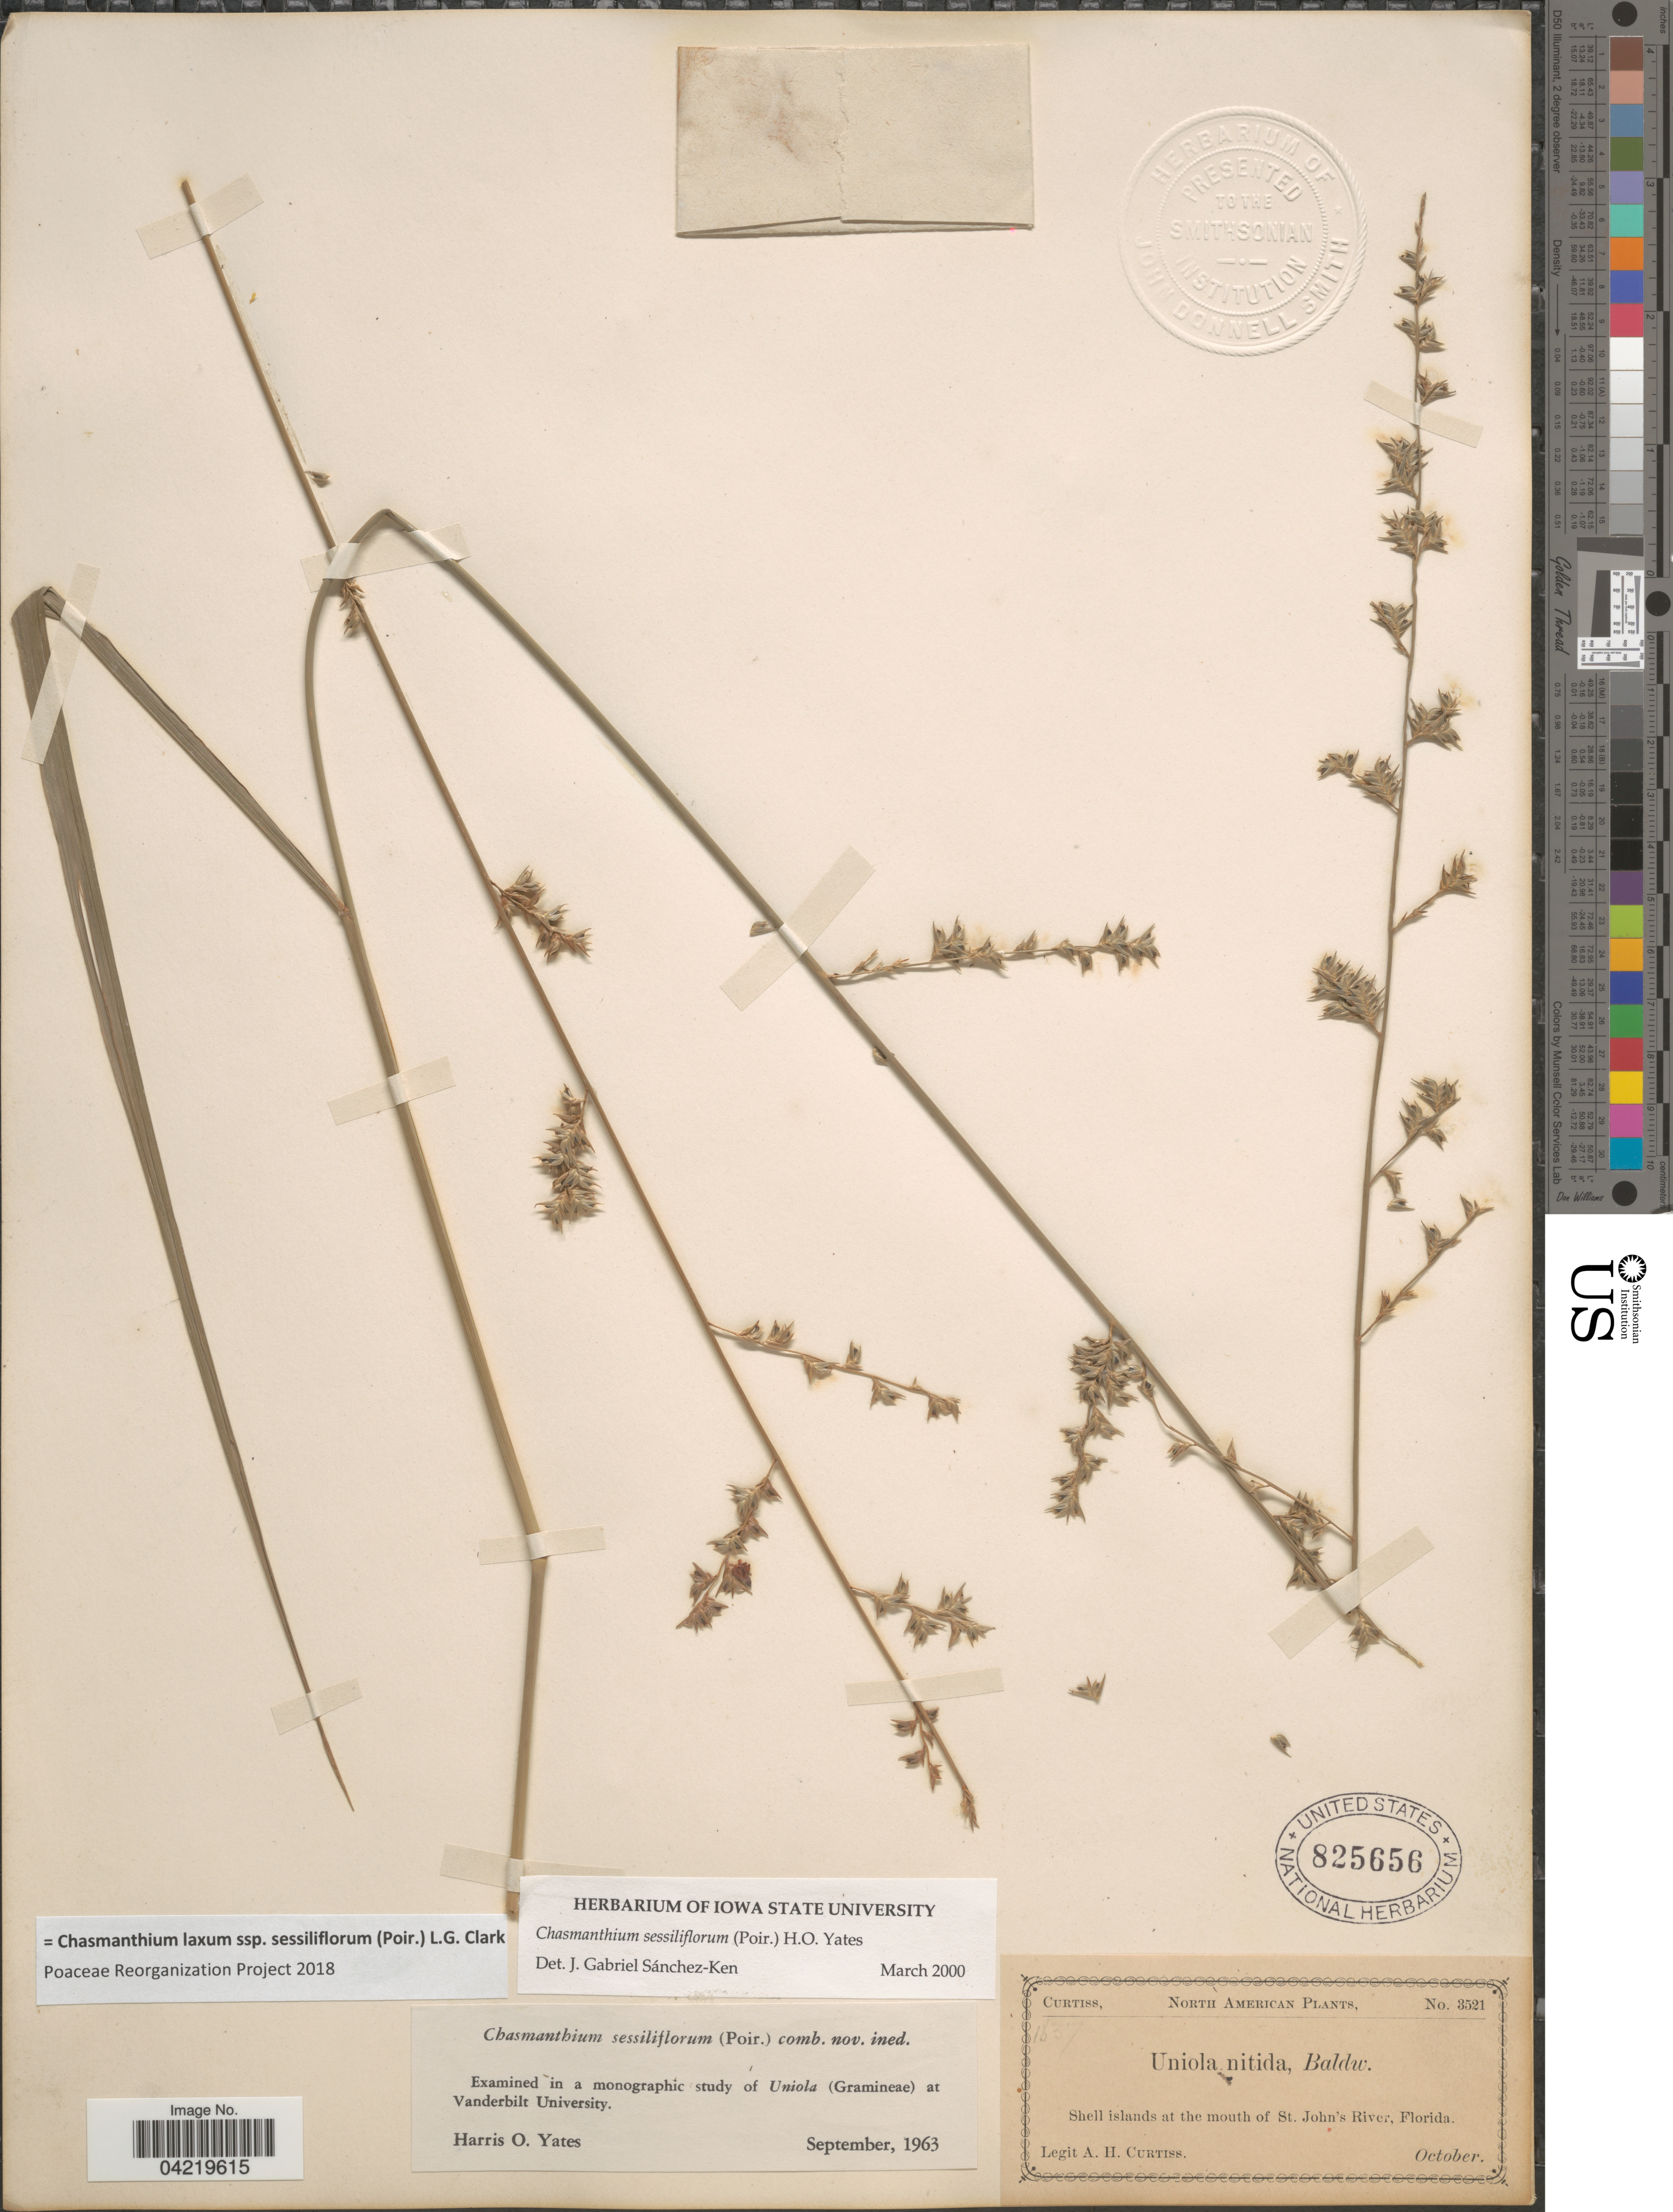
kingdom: Plantae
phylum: Tracheophyta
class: Liliopsida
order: Poales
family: Poaceae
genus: Chasmanthium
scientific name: Chasmanthium laxum subsp. sessiliflorum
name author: (L.) H.O. Yates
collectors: A. H. Curtiss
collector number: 3521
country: United States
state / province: Florida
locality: Shell islands at the mouth of St. John's River.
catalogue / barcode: US 825656